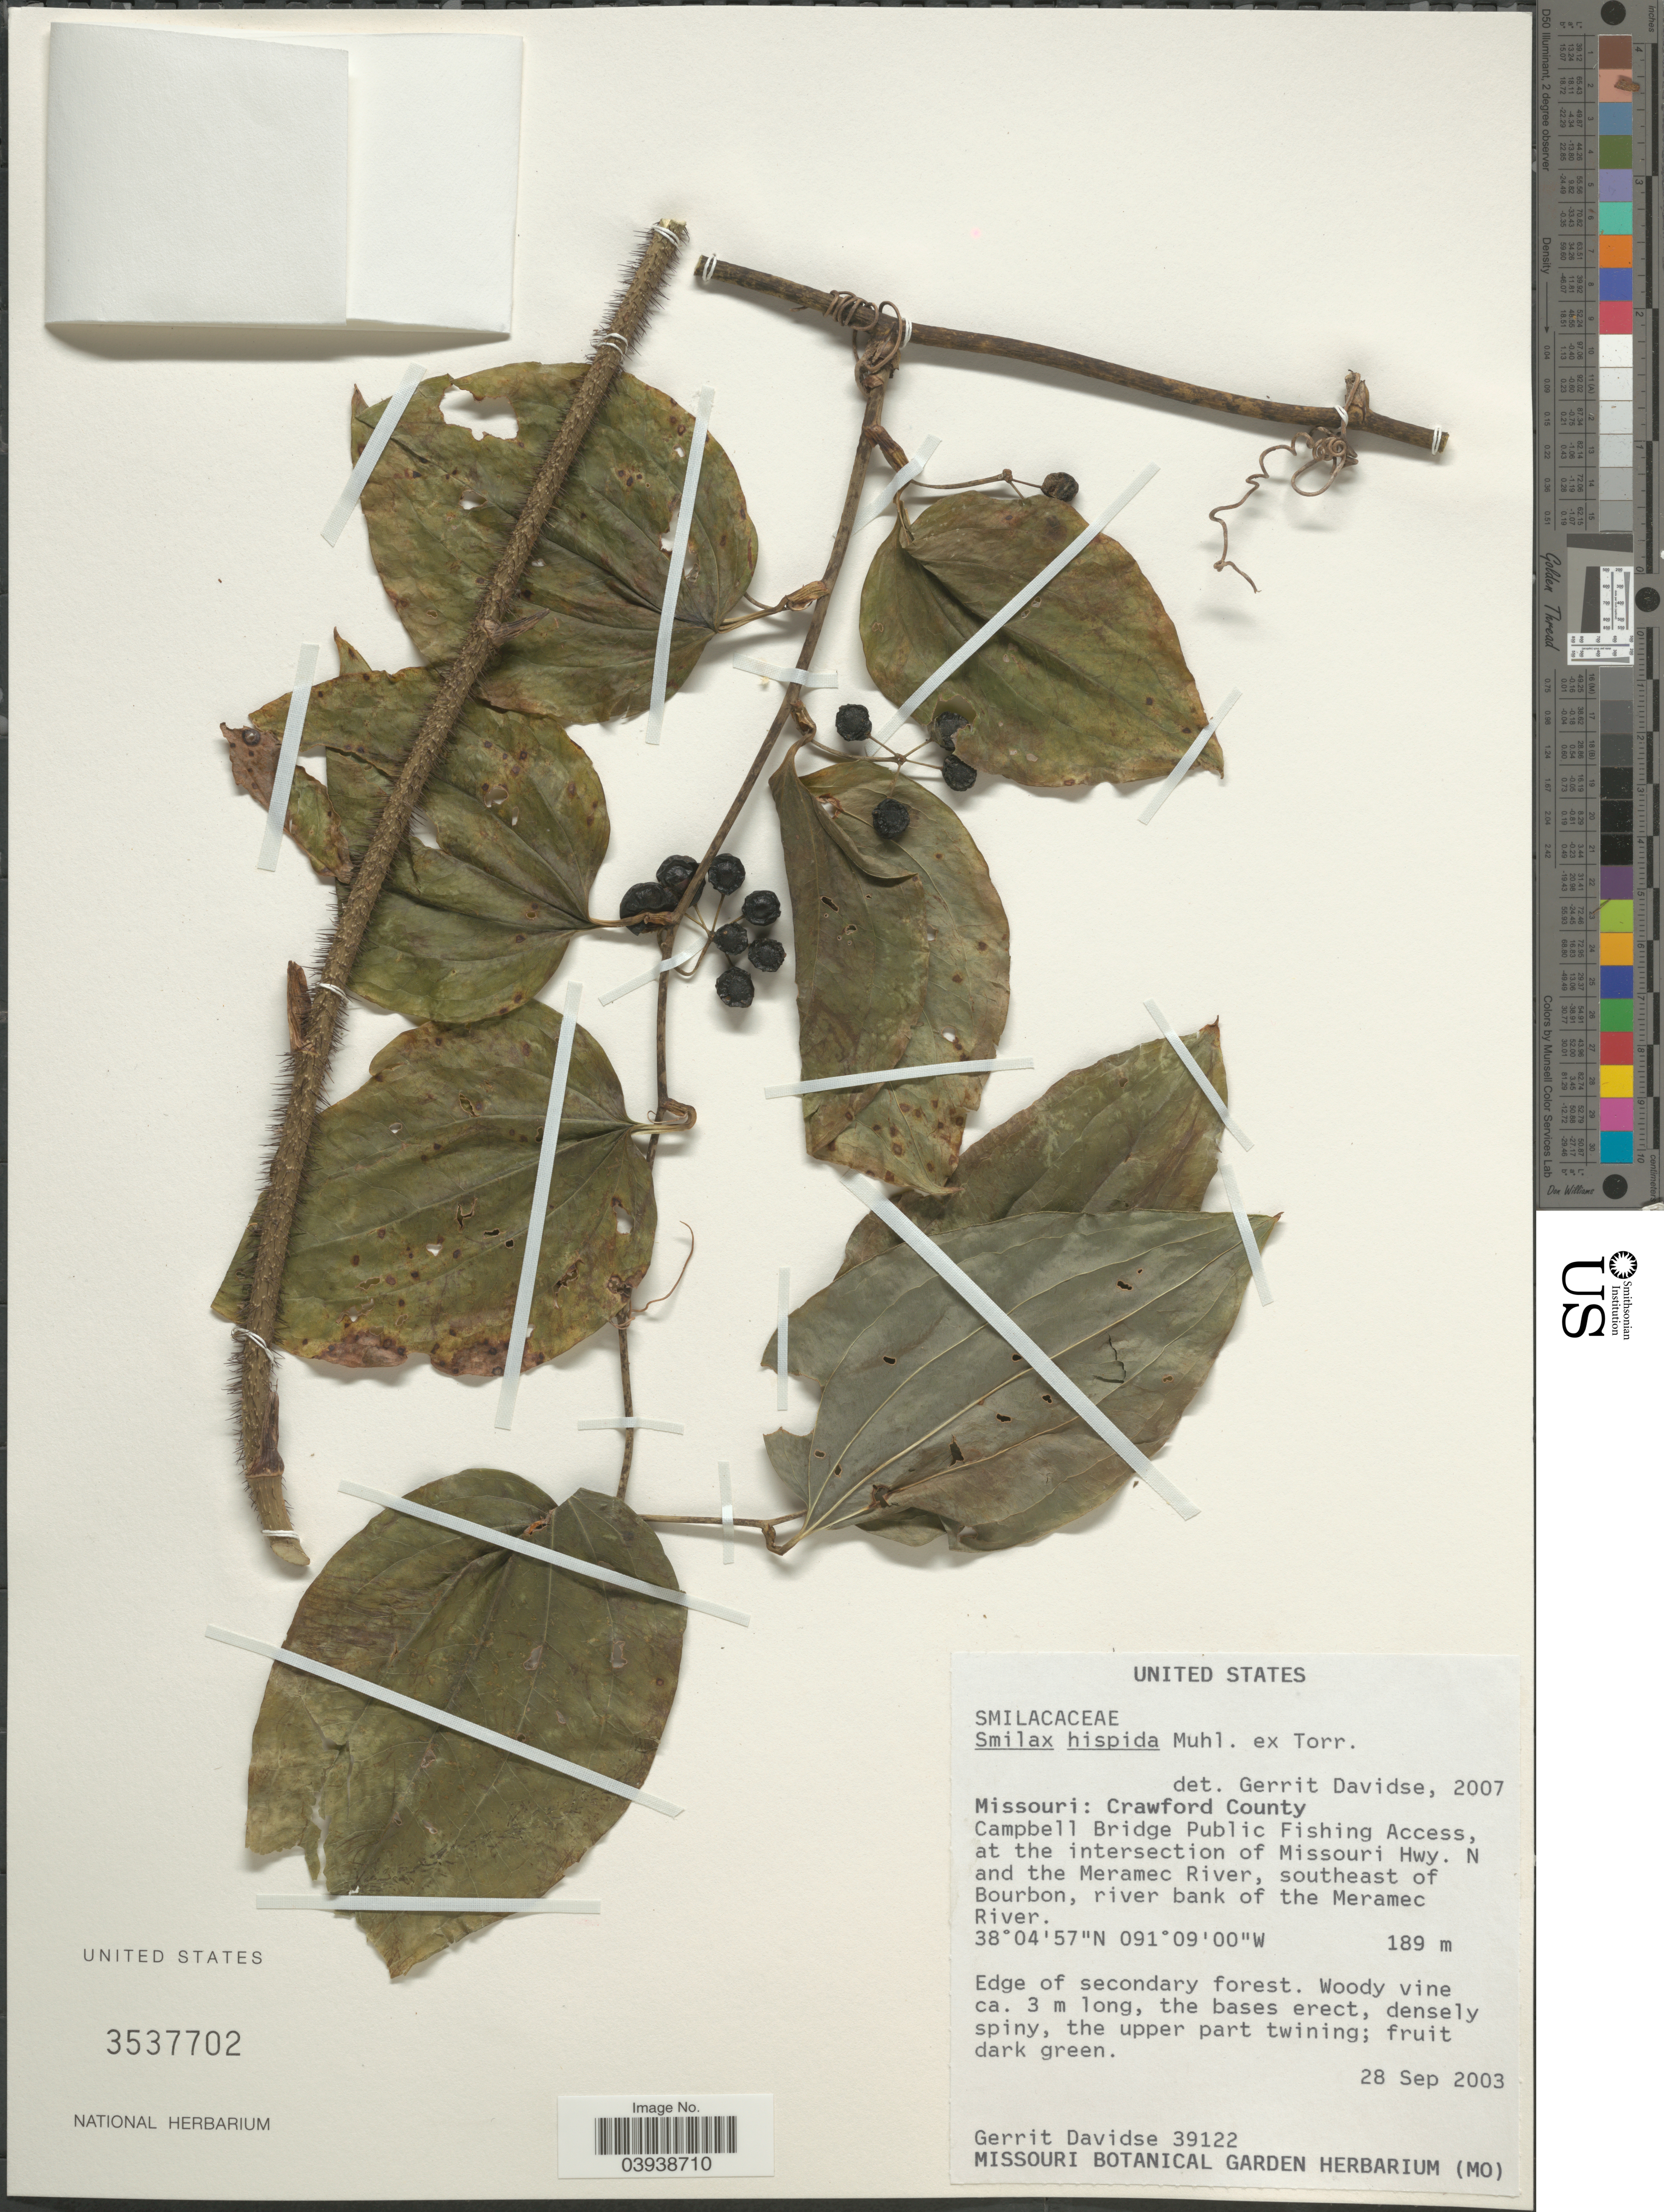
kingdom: Plantae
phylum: Tracheophyta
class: Liliopsida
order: Liliales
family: Smilacaceae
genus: Smilax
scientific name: Smilax hispida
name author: Raf.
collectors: G. Davidse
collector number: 39122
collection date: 2003-09-28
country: United States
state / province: Missouri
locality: Crawford County. Campbell Bridge Public Fishing Access, at the intersection of Missouri Hwy. N and the Meramec River, southeast of Bourbon, river bank of the Meramec River.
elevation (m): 189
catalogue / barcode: US 3537702